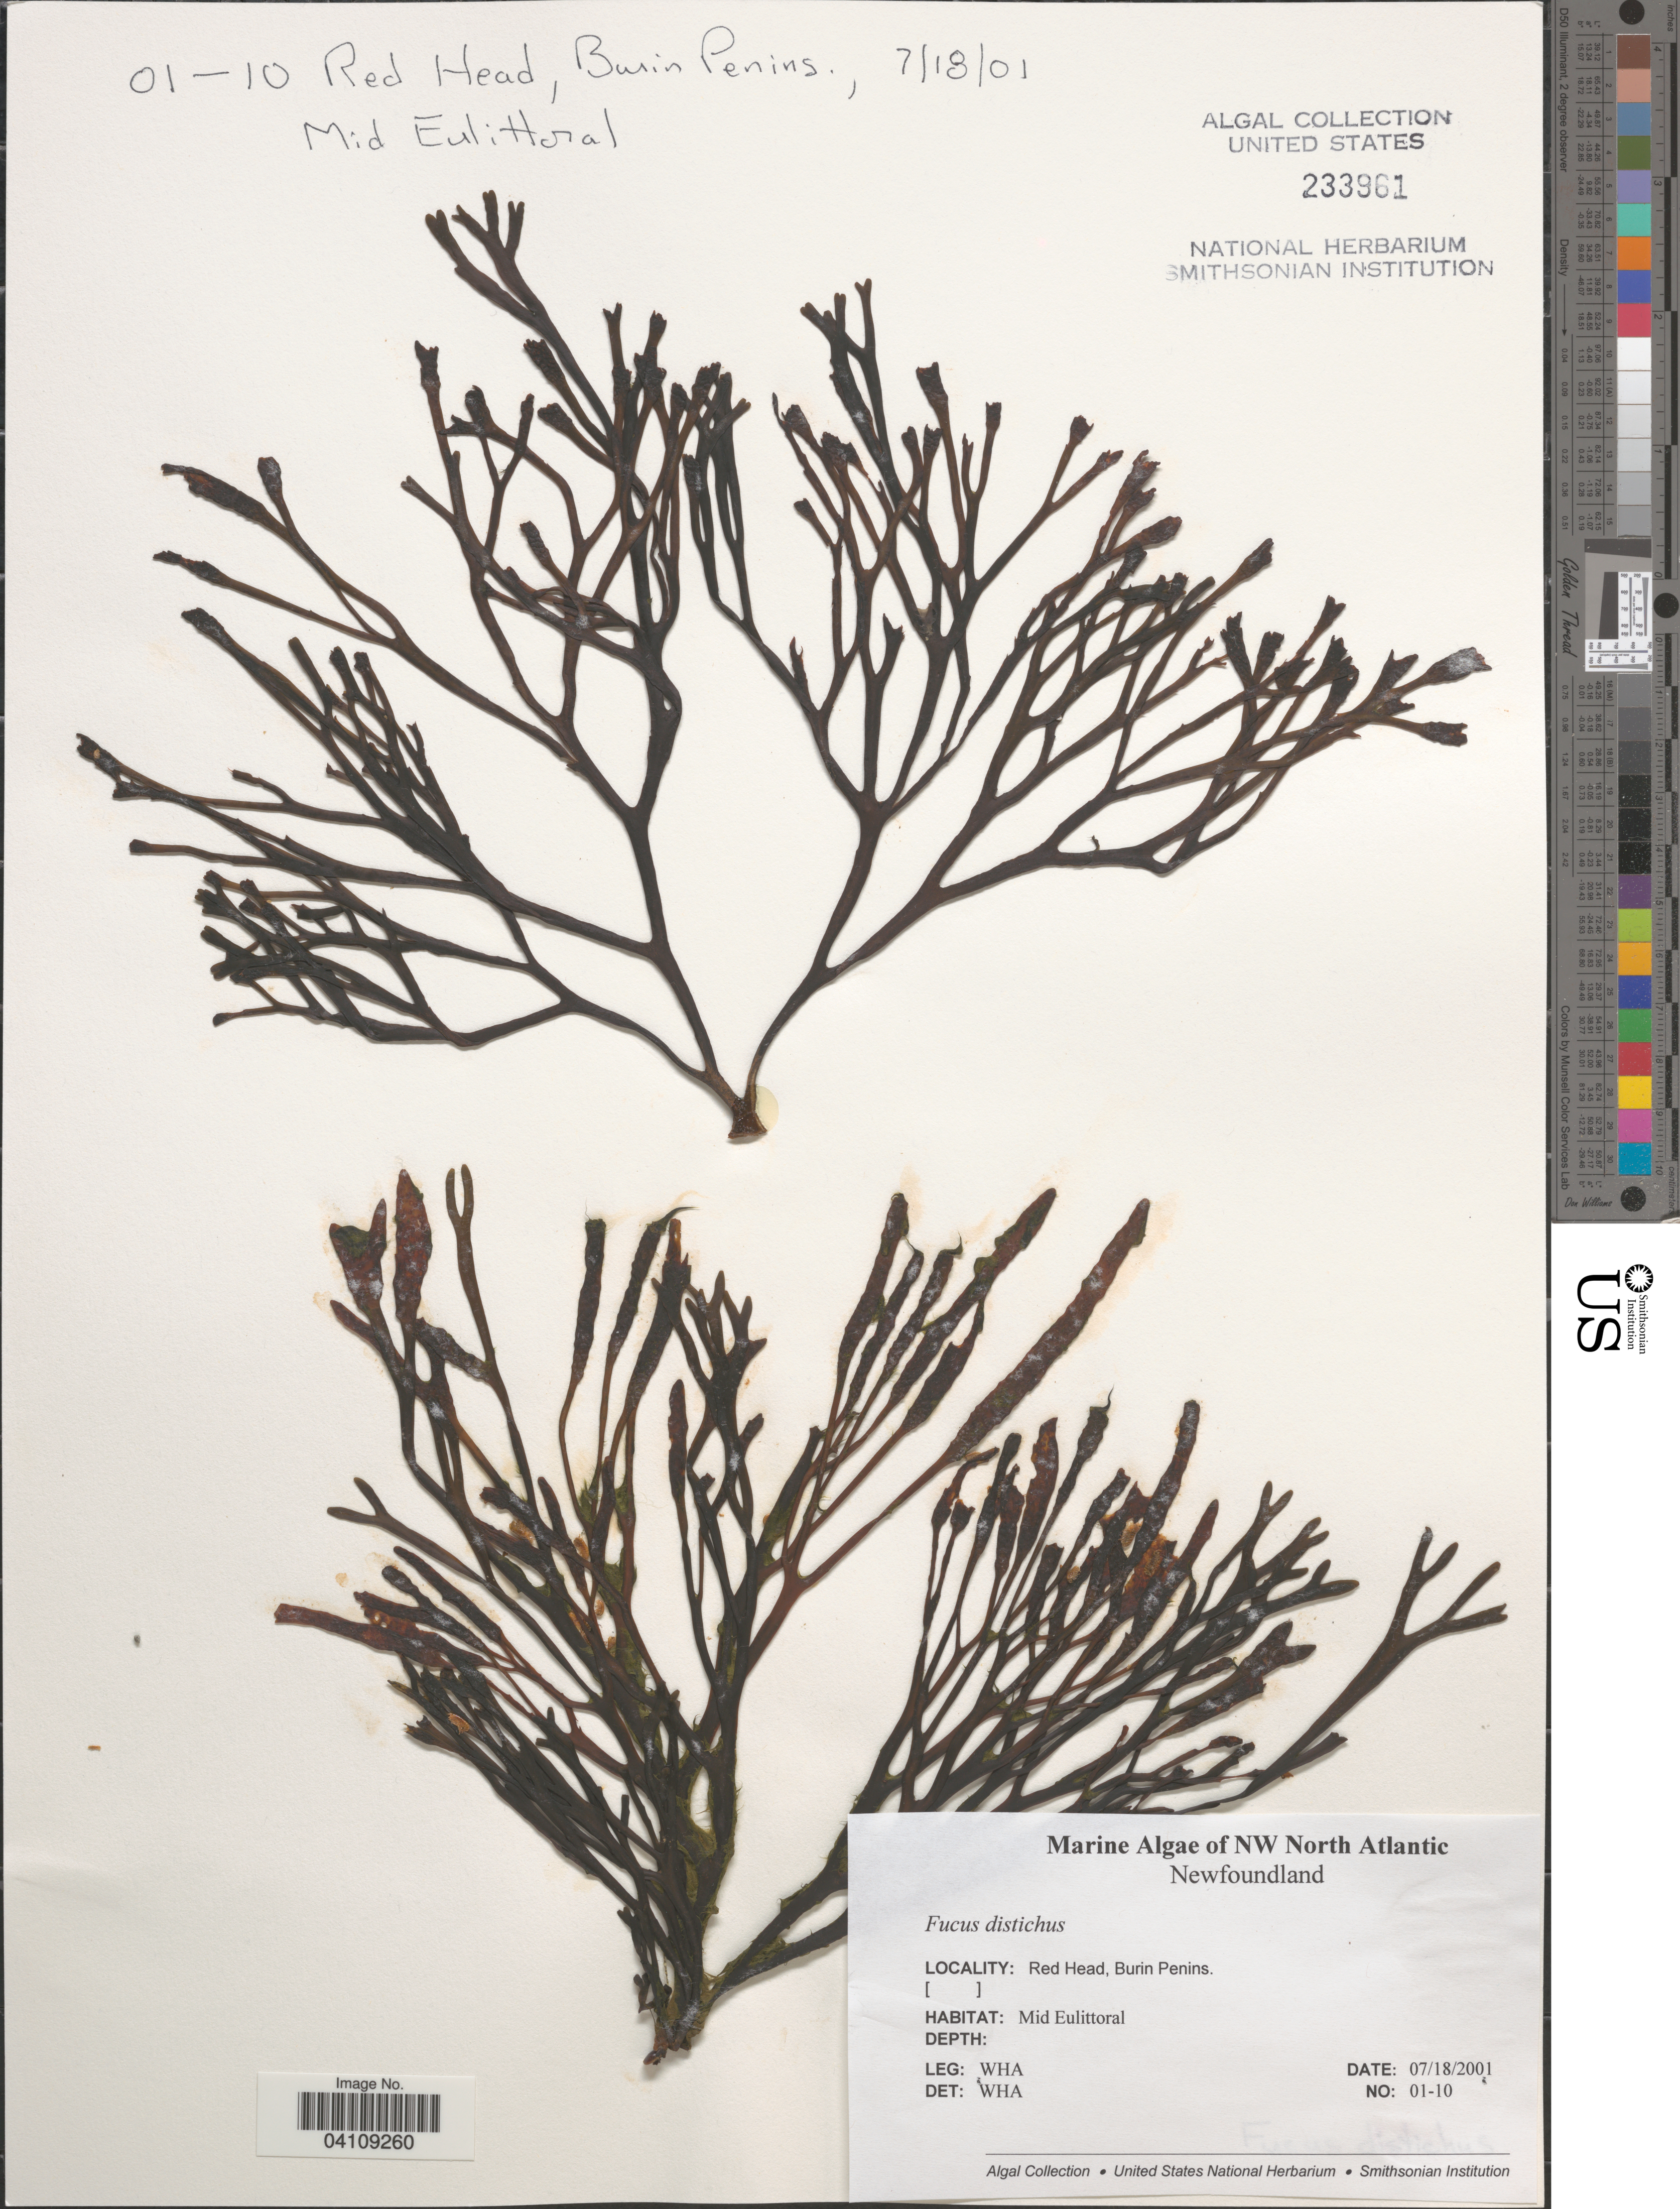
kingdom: Chromista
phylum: Ochrophyta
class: Phaeophyceae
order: Fucales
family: Fucaceae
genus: Fucus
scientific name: Fucus distichus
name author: L.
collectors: W. H. Adey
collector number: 01-10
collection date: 2001-07-18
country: Canada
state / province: Newfoundland and Labrador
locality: NW North Atlantic. Red Head, Burin Penins.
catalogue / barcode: US 233961